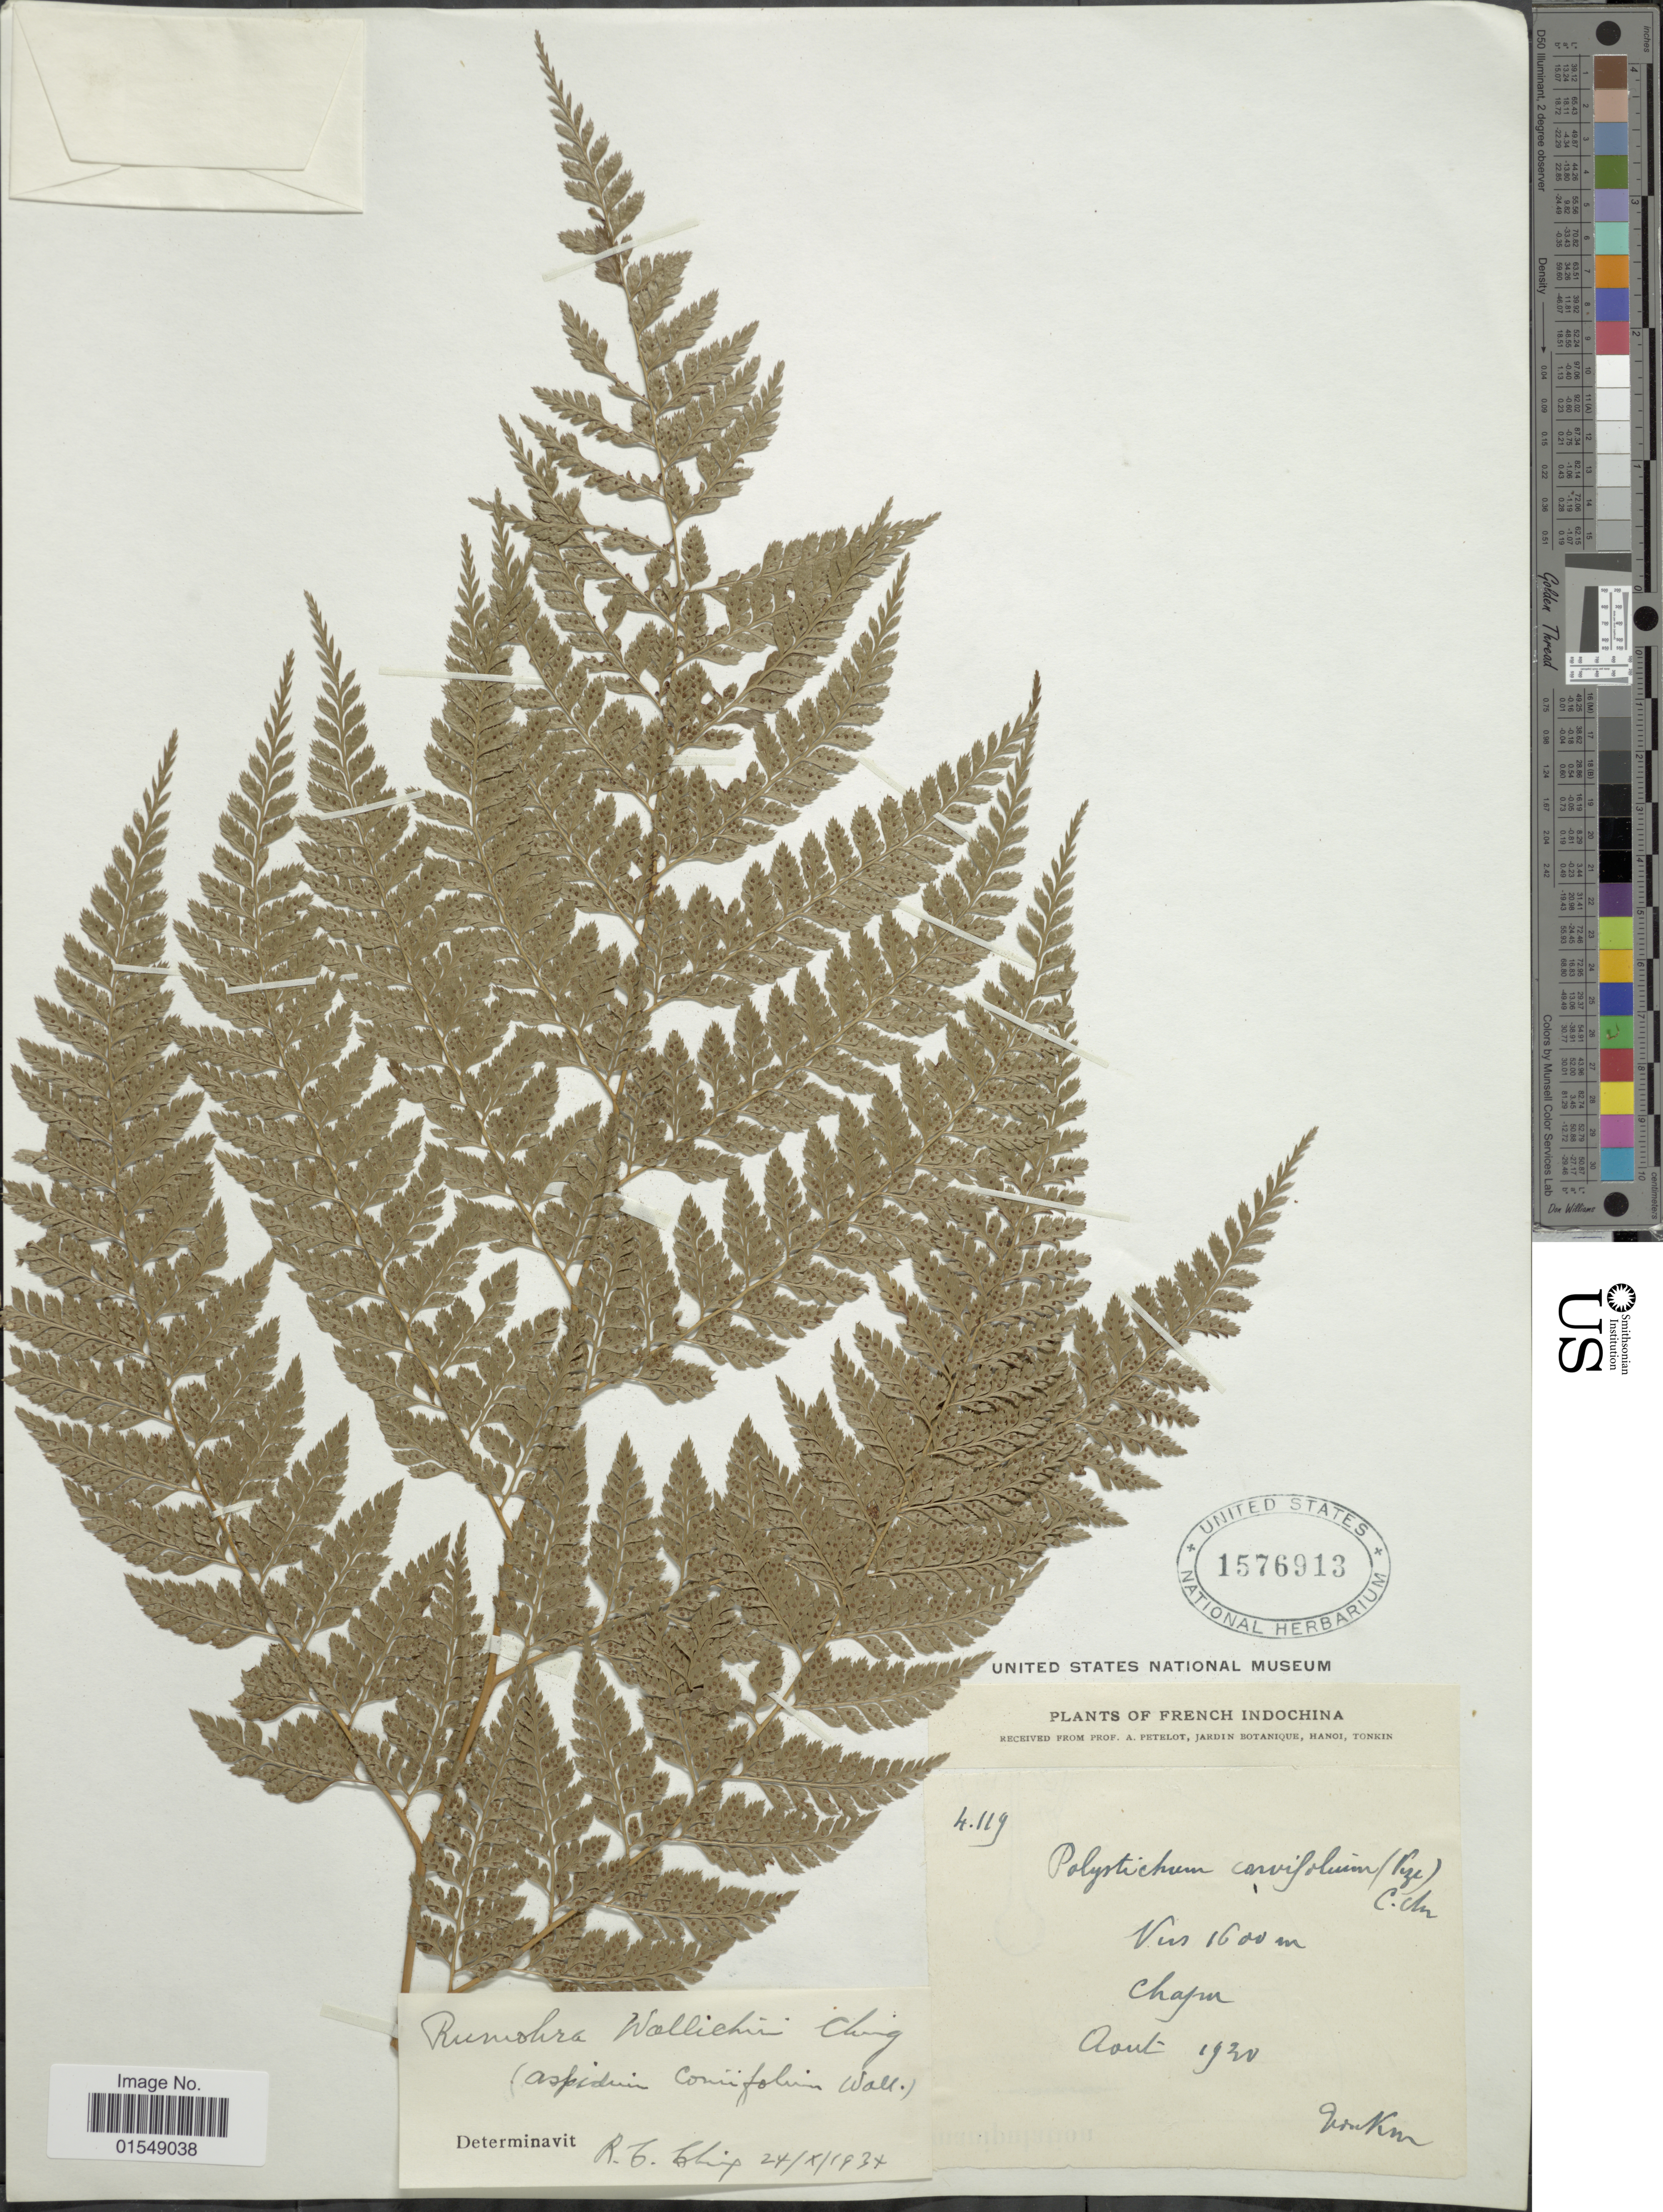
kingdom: Plantae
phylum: Tracheophyta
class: Polypodiopsida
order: Polypodiales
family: Dryopteridaceae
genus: Arachniodes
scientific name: Arachniodes coniifolia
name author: (T. Moore) Ching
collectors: A. Petelot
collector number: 4119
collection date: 1920-08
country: Vietnam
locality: French Indochina, Tonkin, Chapun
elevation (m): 1600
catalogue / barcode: US 1576913